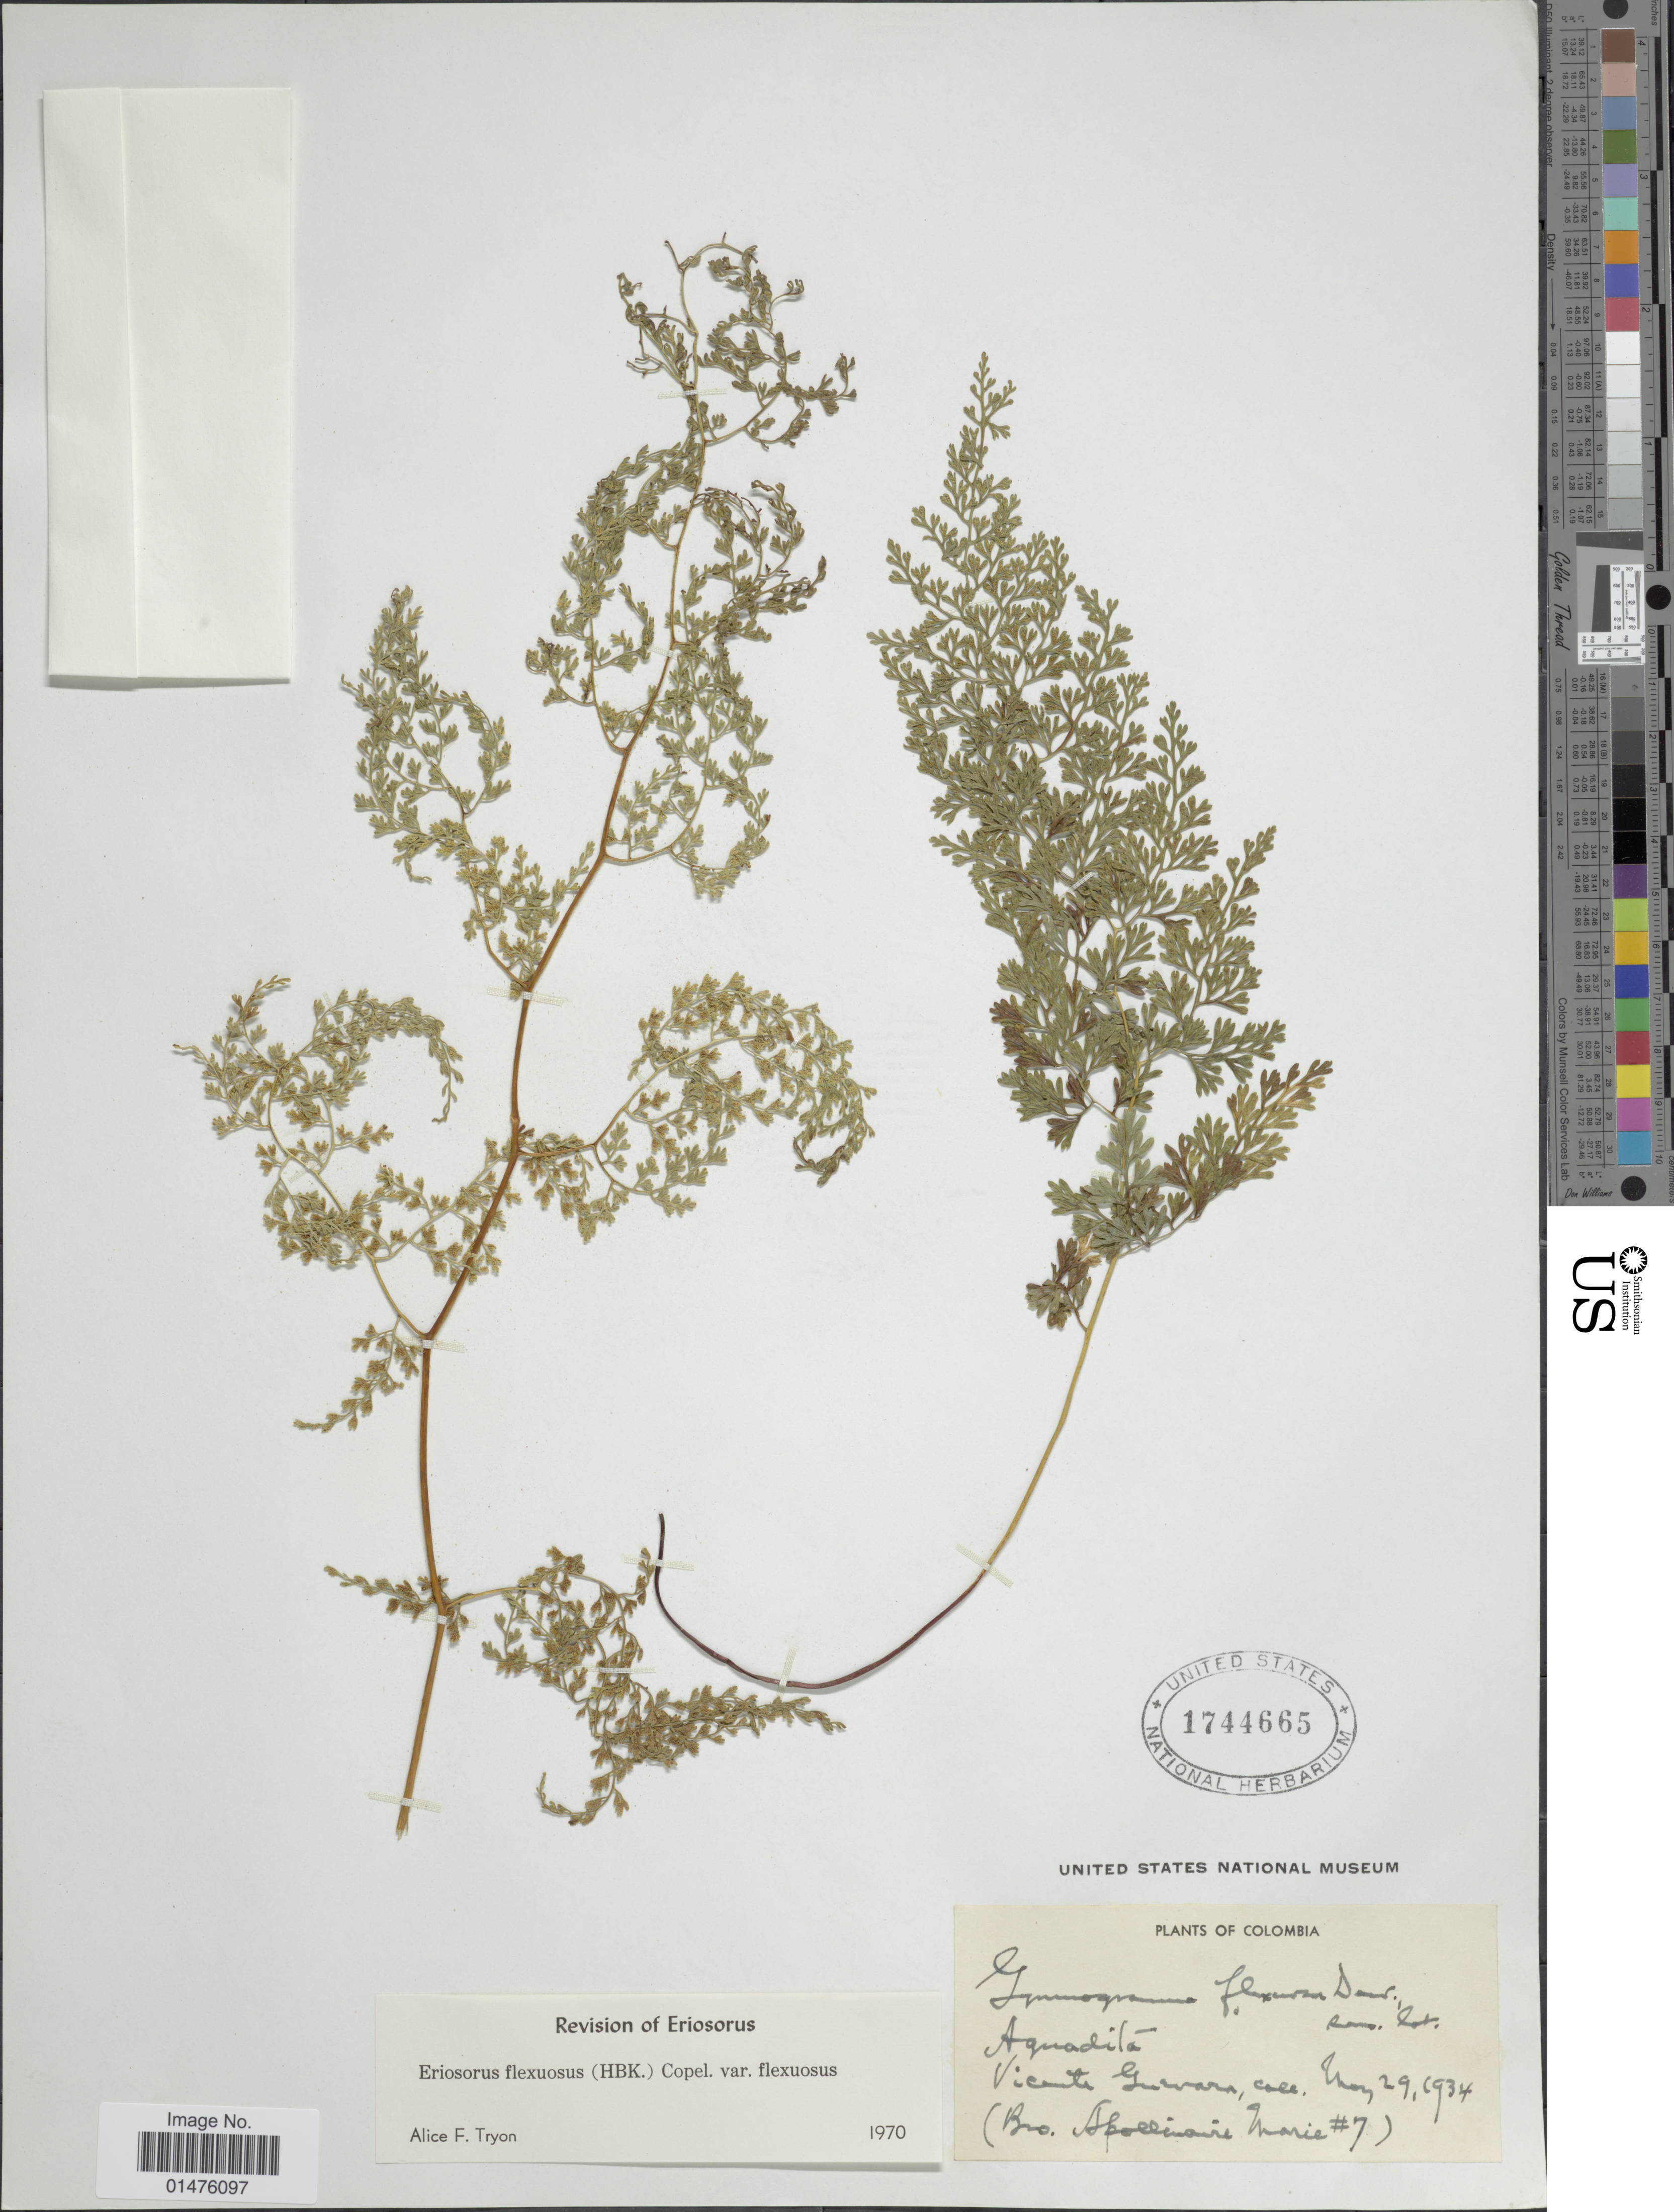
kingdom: Plantae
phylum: Tracheophyta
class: Polypodiopsida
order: Polypodiales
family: Pteridaceae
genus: Jamesonia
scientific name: Jamesonia flexuosa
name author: (Humb. & Bonpl.) Christenh.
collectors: V. Guevara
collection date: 1934-05-29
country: Colombia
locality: Aquadilá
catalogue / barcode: US 1744665